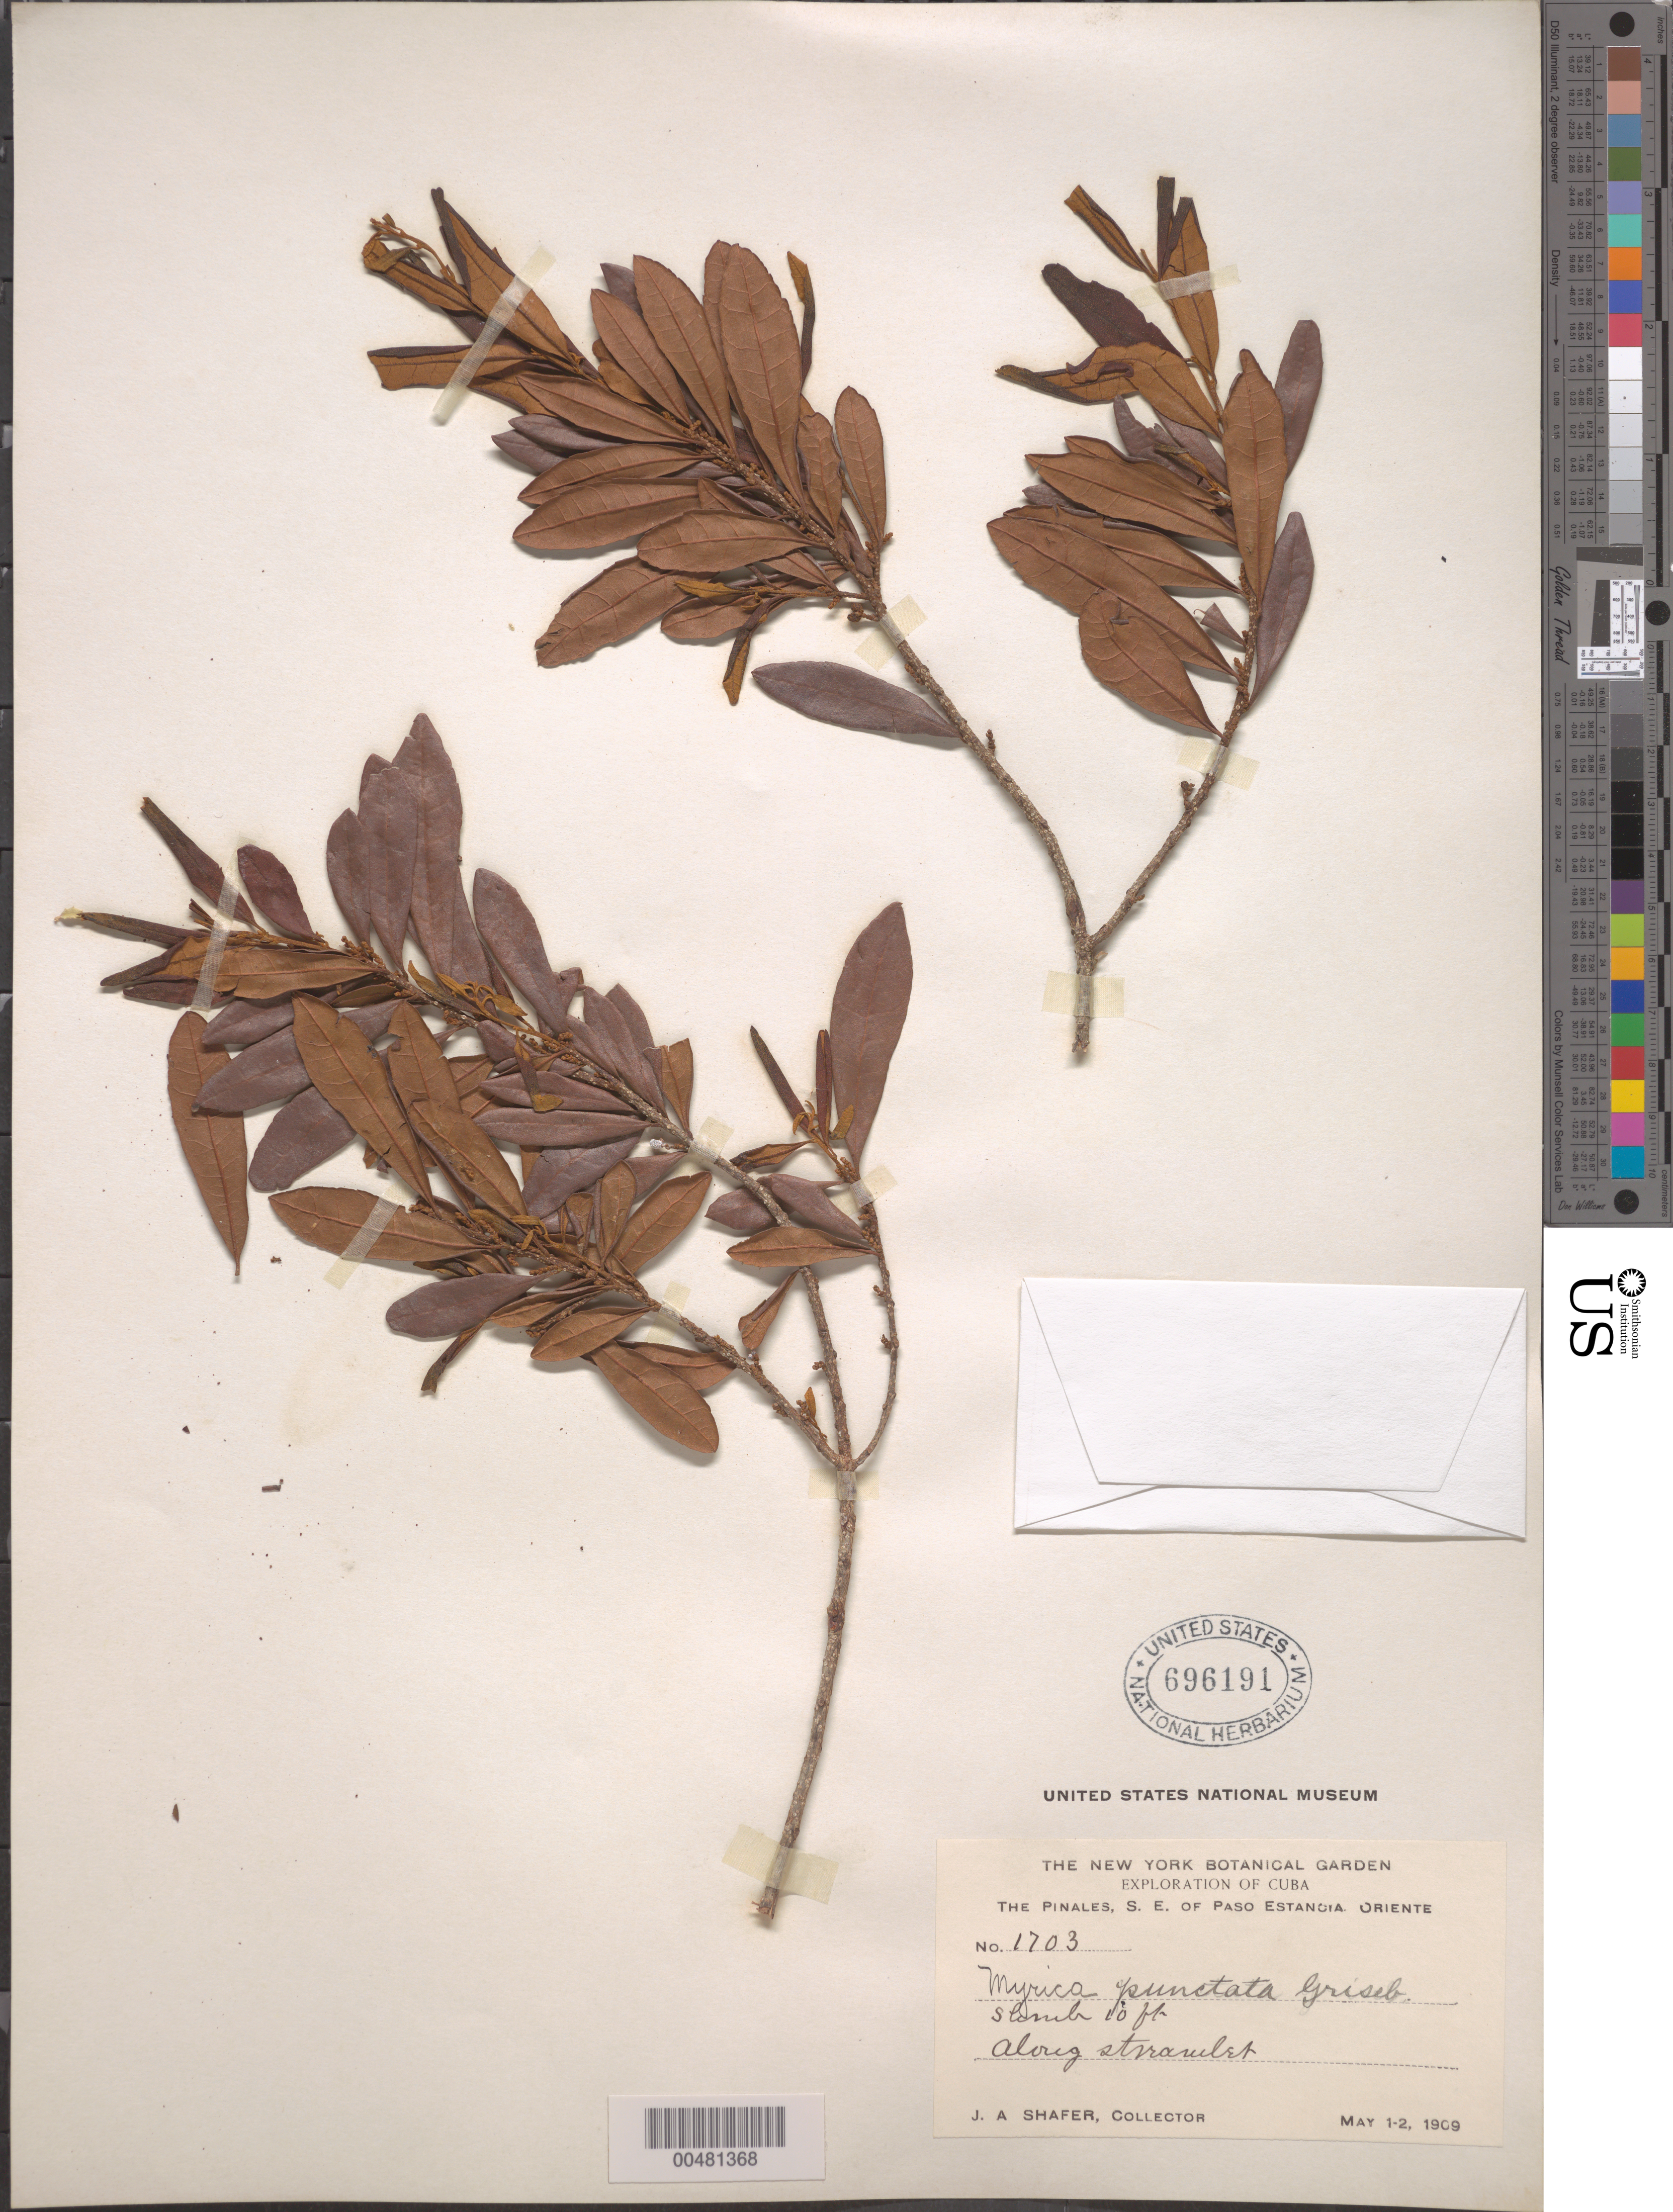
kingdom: Plantae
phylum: Tracheophyta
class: Magnoliopsida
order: Fagales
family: Myricaceae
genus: Morella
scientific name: Morella punctata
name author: (Griseb.) J. Herb.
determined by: Strong, Mark T., (BOT), Smithsonian Institution - National Museum of Natural History (UNITED STATES)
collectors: J. A. Shafer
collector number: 1703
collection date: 1909-05-01/1909-05-02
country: Cuba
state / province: Santiago de Cuba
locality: The Pinales, SE of Paso Estancia, Oriente.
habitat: Along streamlet.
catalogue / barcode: US 696191